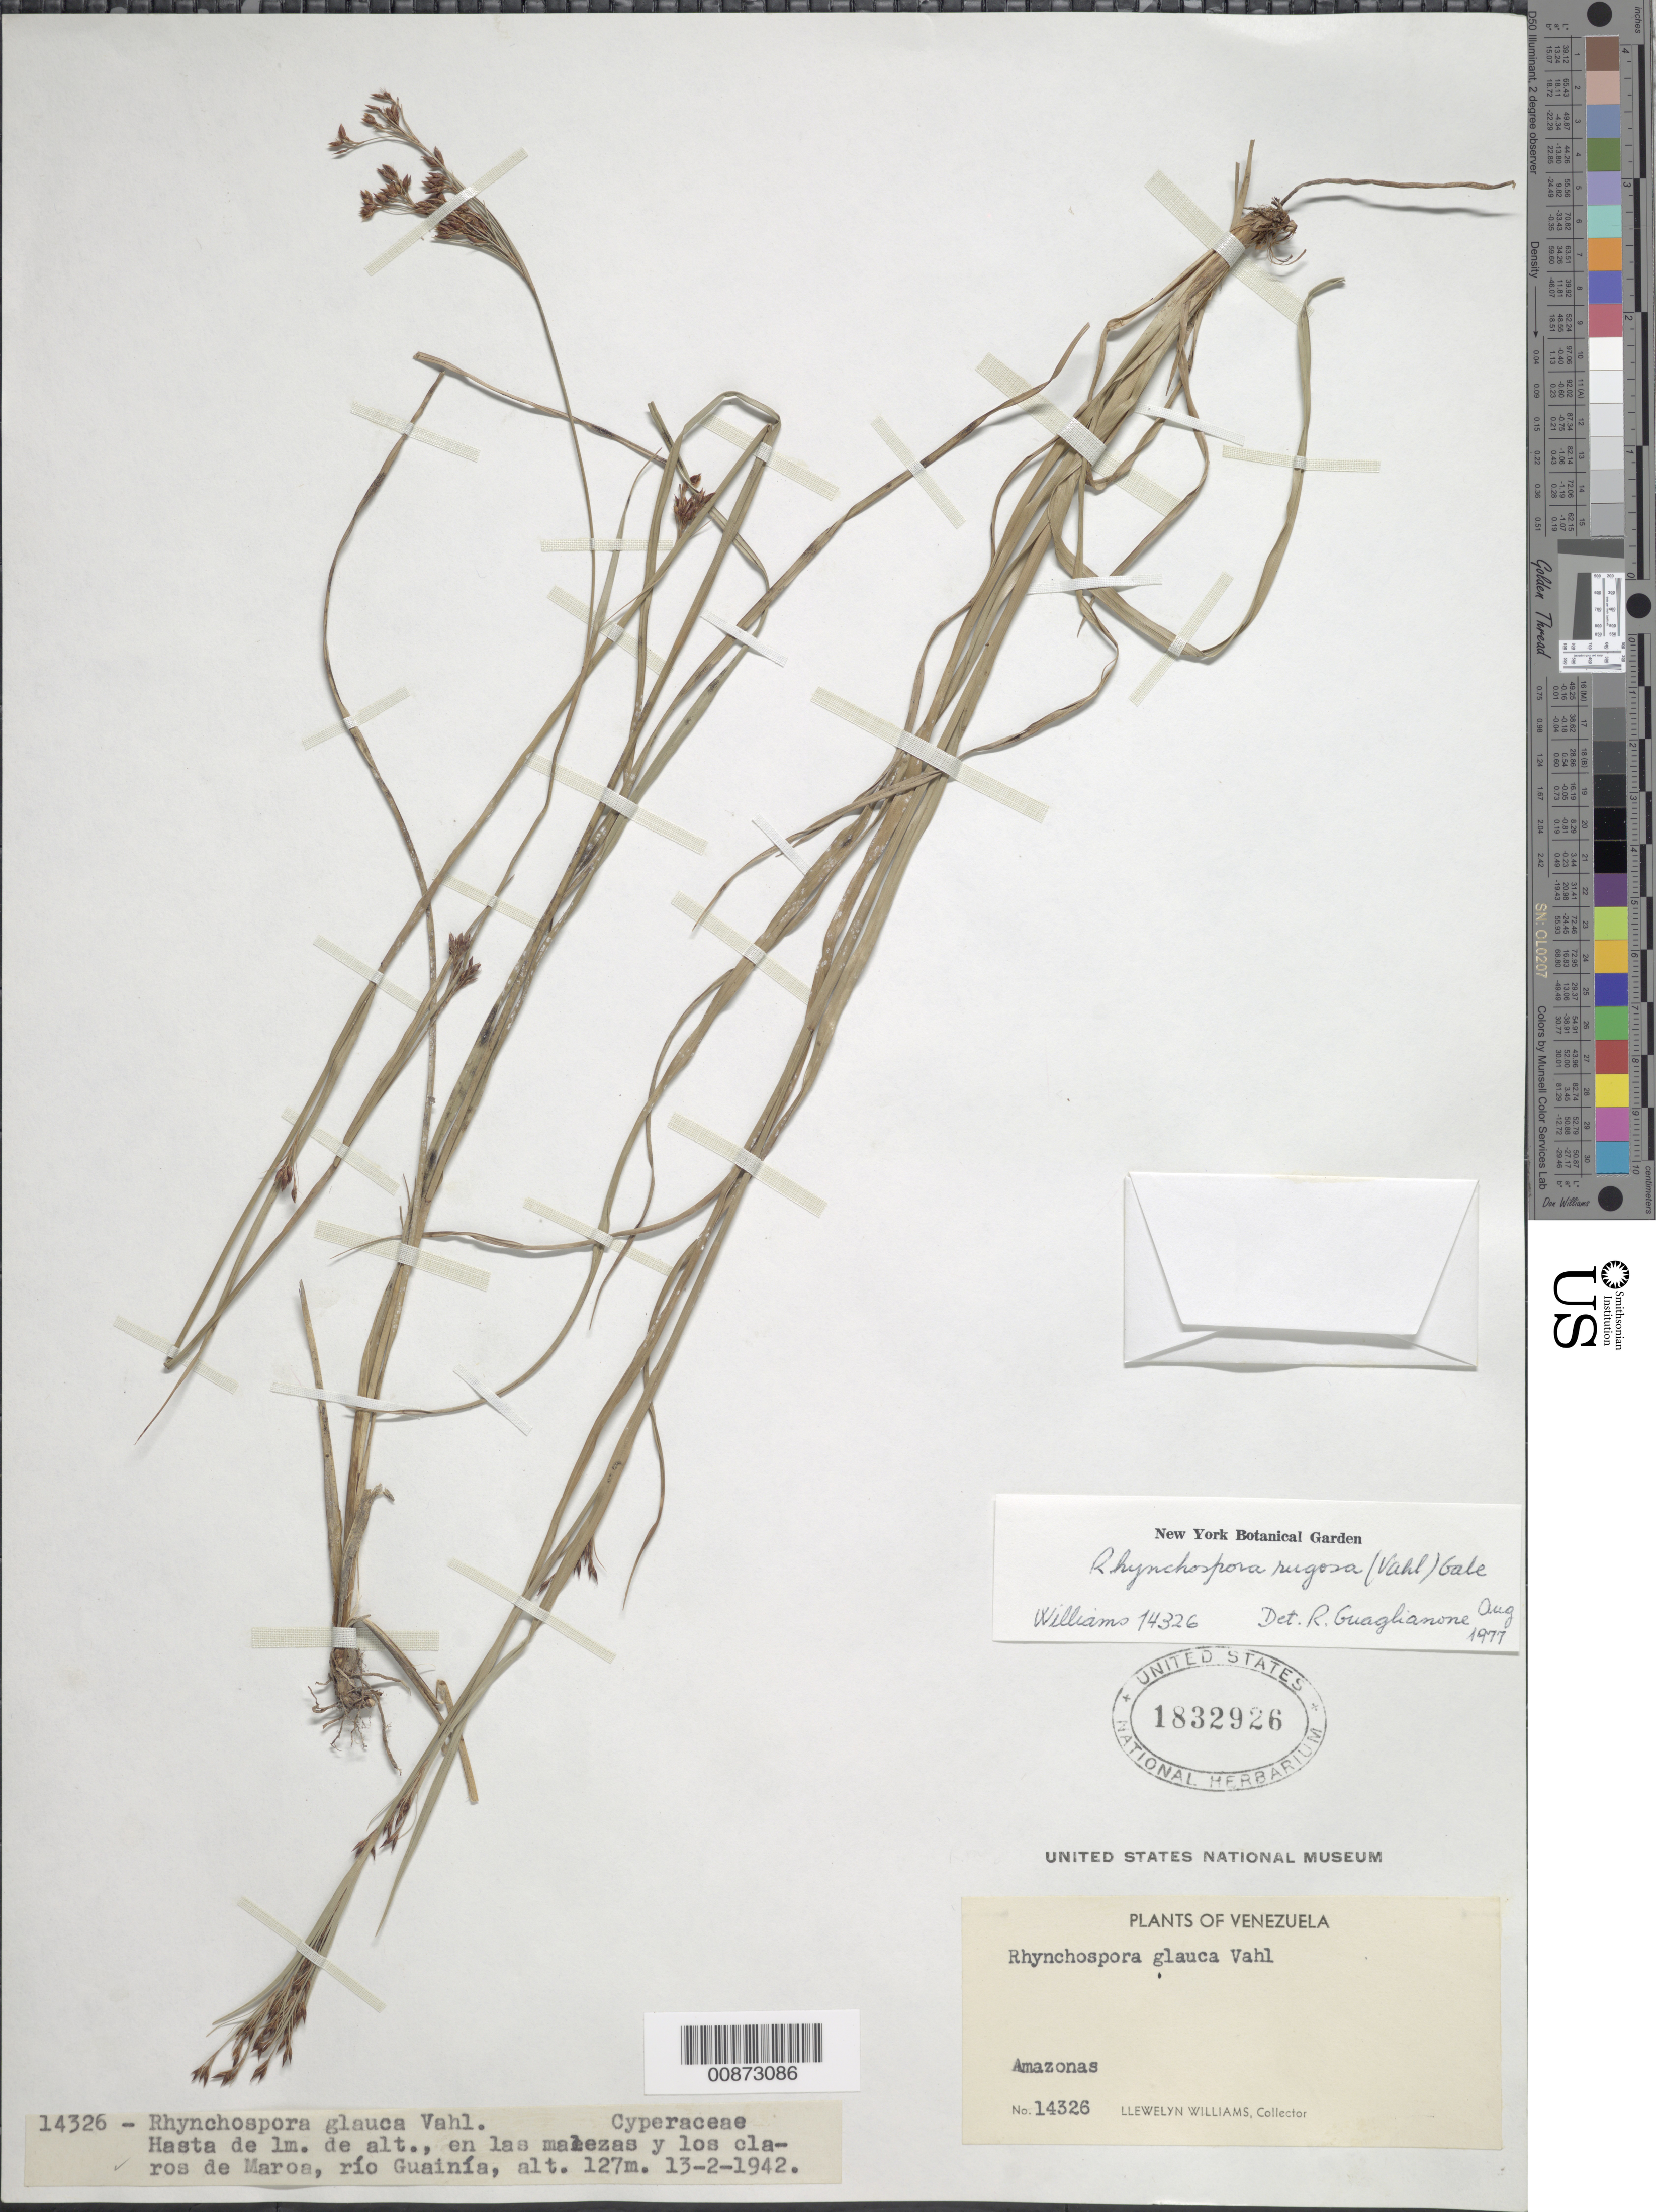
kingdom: Plantae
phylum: Tracheophyta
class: Liliopsida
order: Poales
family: Cyperaceae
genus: Rhynchospora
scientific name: Rhynchospora rugosa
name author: (Vahl) Gale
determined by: Guaglianone, E. R.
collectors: Ll. Williams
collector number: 14326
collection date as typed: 13-Feb-42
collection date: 1942-02-13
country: Venezuela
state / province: Amazonas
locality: Maroa, Río Guainía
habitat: Malezas y los claros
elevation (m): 127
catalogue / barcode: US 1832926